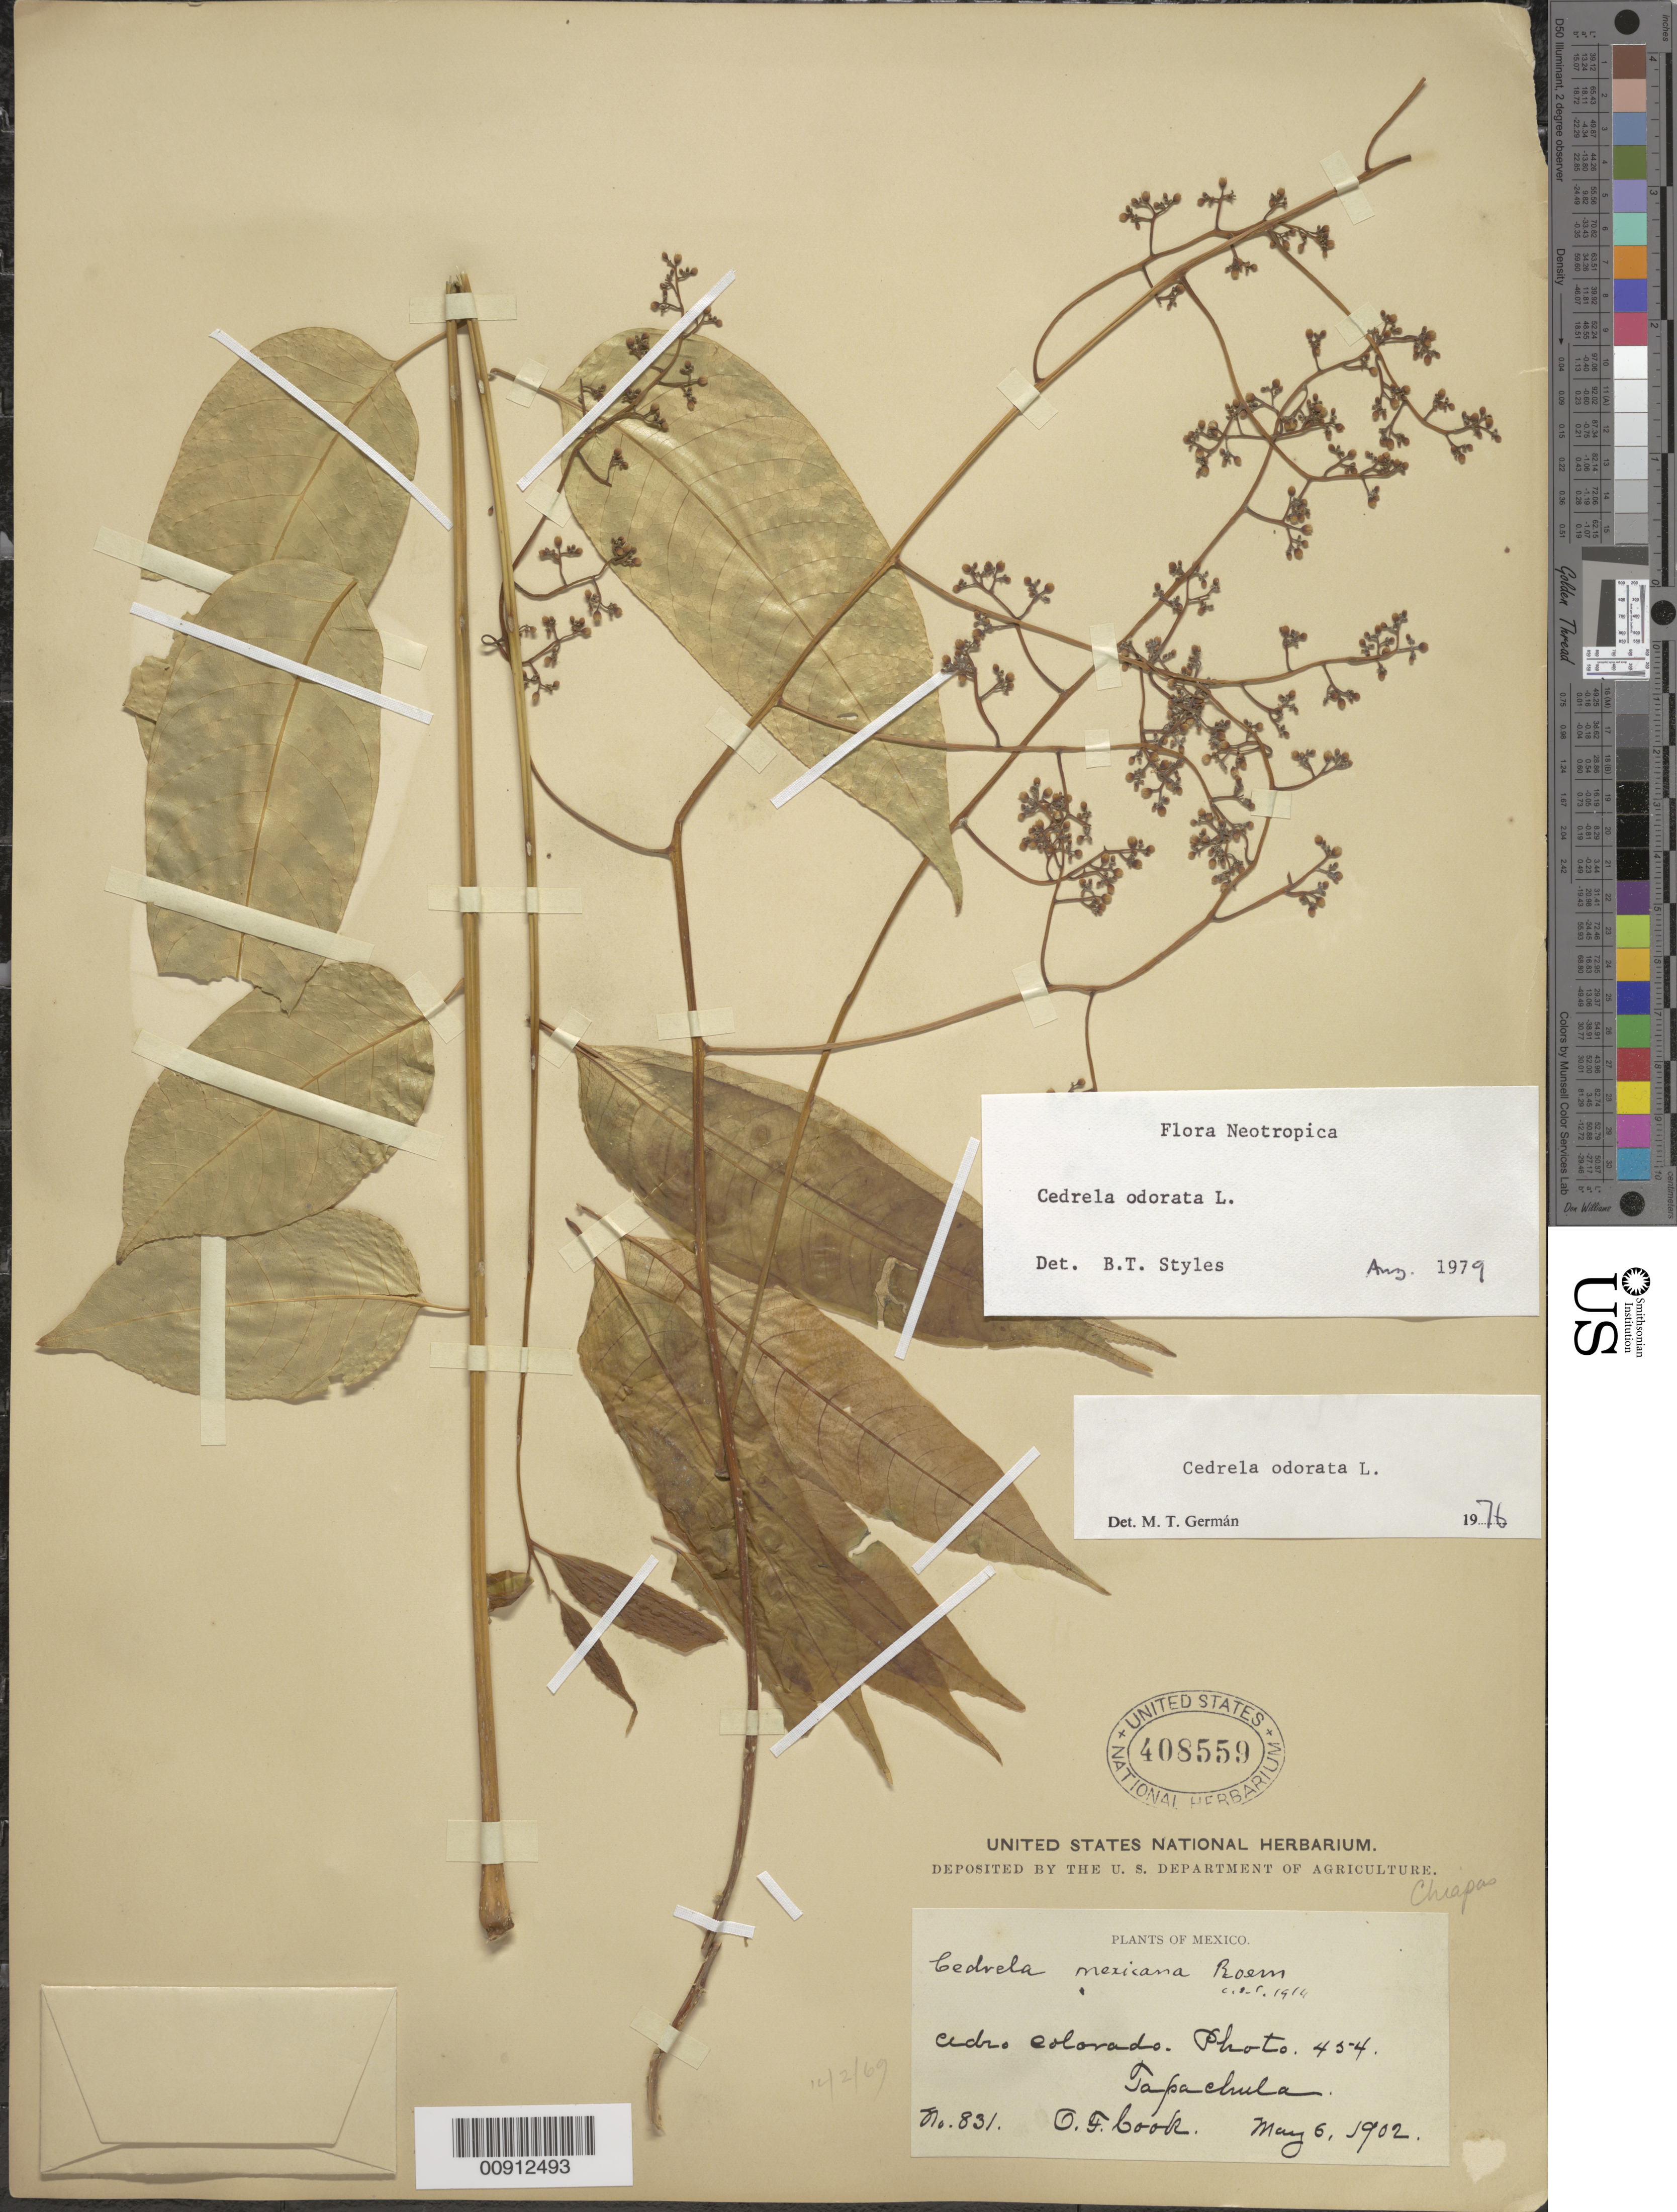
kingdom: Plantae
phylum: Tracheophyta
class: Magnoliopsida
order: Sapindales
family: Meliaceae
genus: Cedrela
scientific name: Cedrela odorata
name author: L.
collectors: O. F. Cook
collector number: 831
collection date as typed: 06 May 1902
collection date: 1902-05-06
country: Mexico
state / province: Chiapas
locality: Tapachula.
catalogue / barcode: US 408559